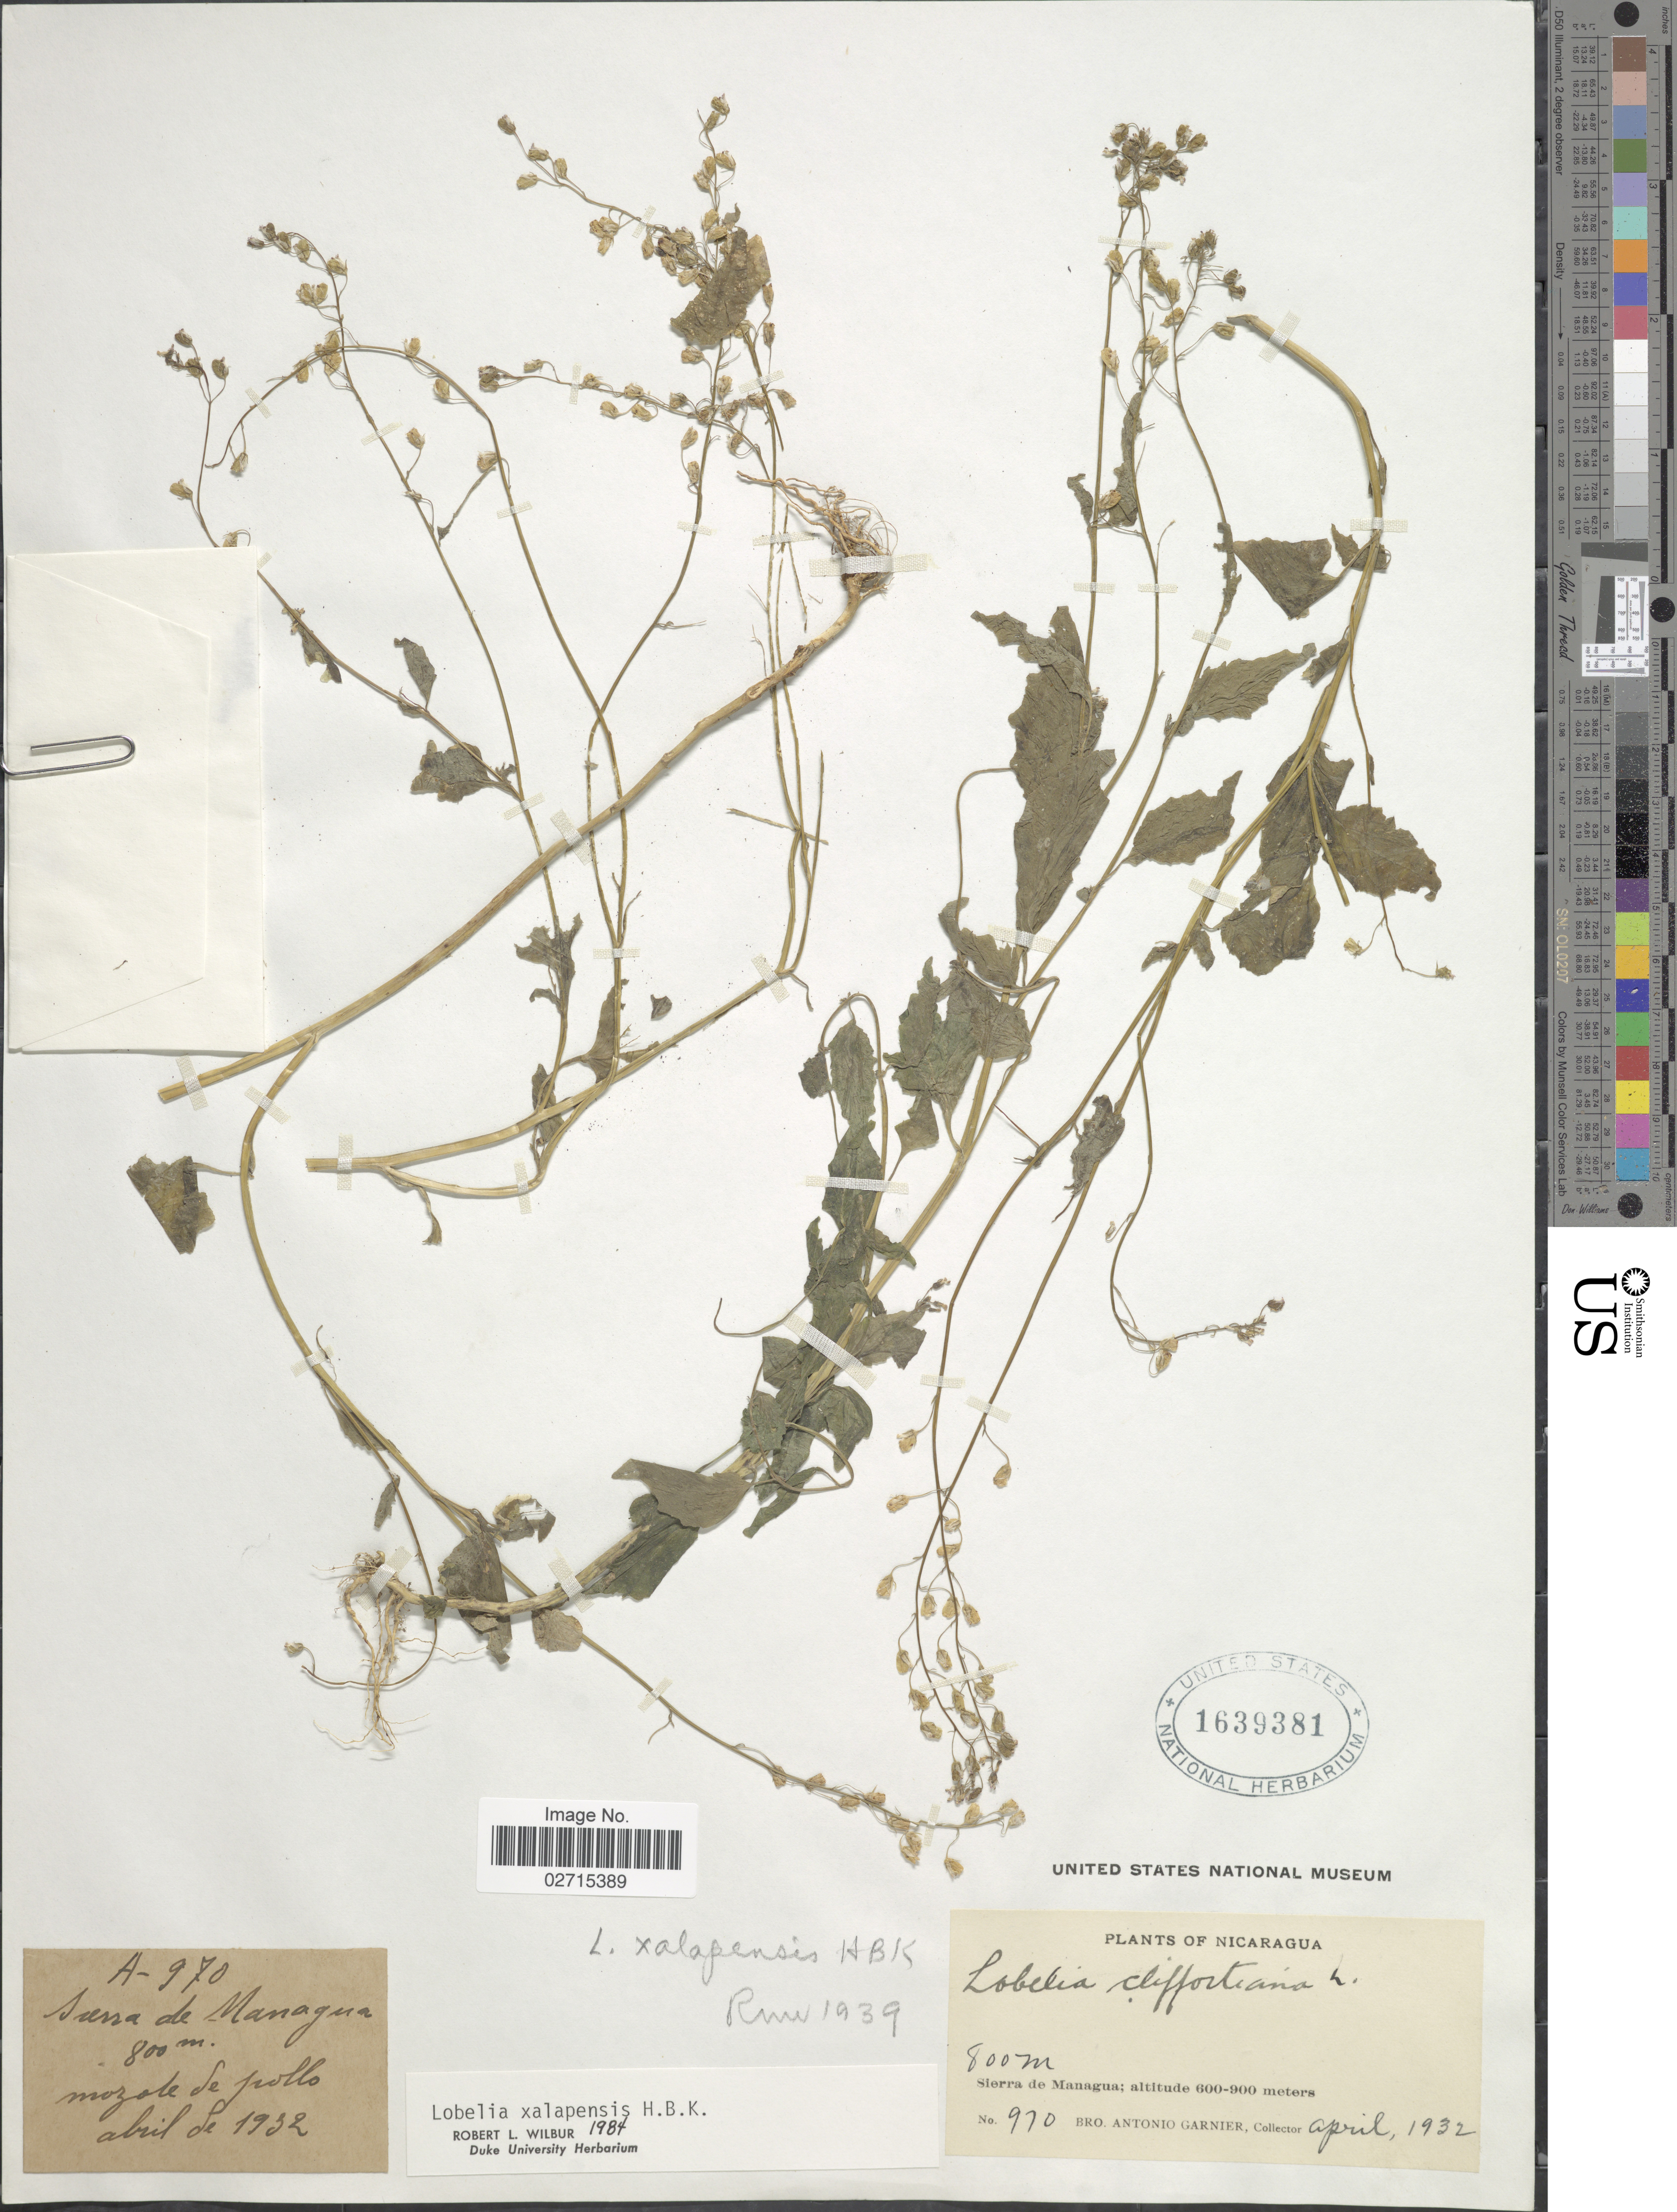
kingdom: Plantae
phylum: Tracheophyta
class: Magnoliopsida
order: Asterales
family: Campanulaceae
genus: Lobelia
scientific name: Lobelia xalapensis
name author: Kunth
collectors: Bro. A. Garnier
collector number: A-970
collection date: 1932-04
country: Nicaragua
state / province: Managua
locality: Sierra de Managua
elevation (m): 800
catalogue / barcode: US 1639381